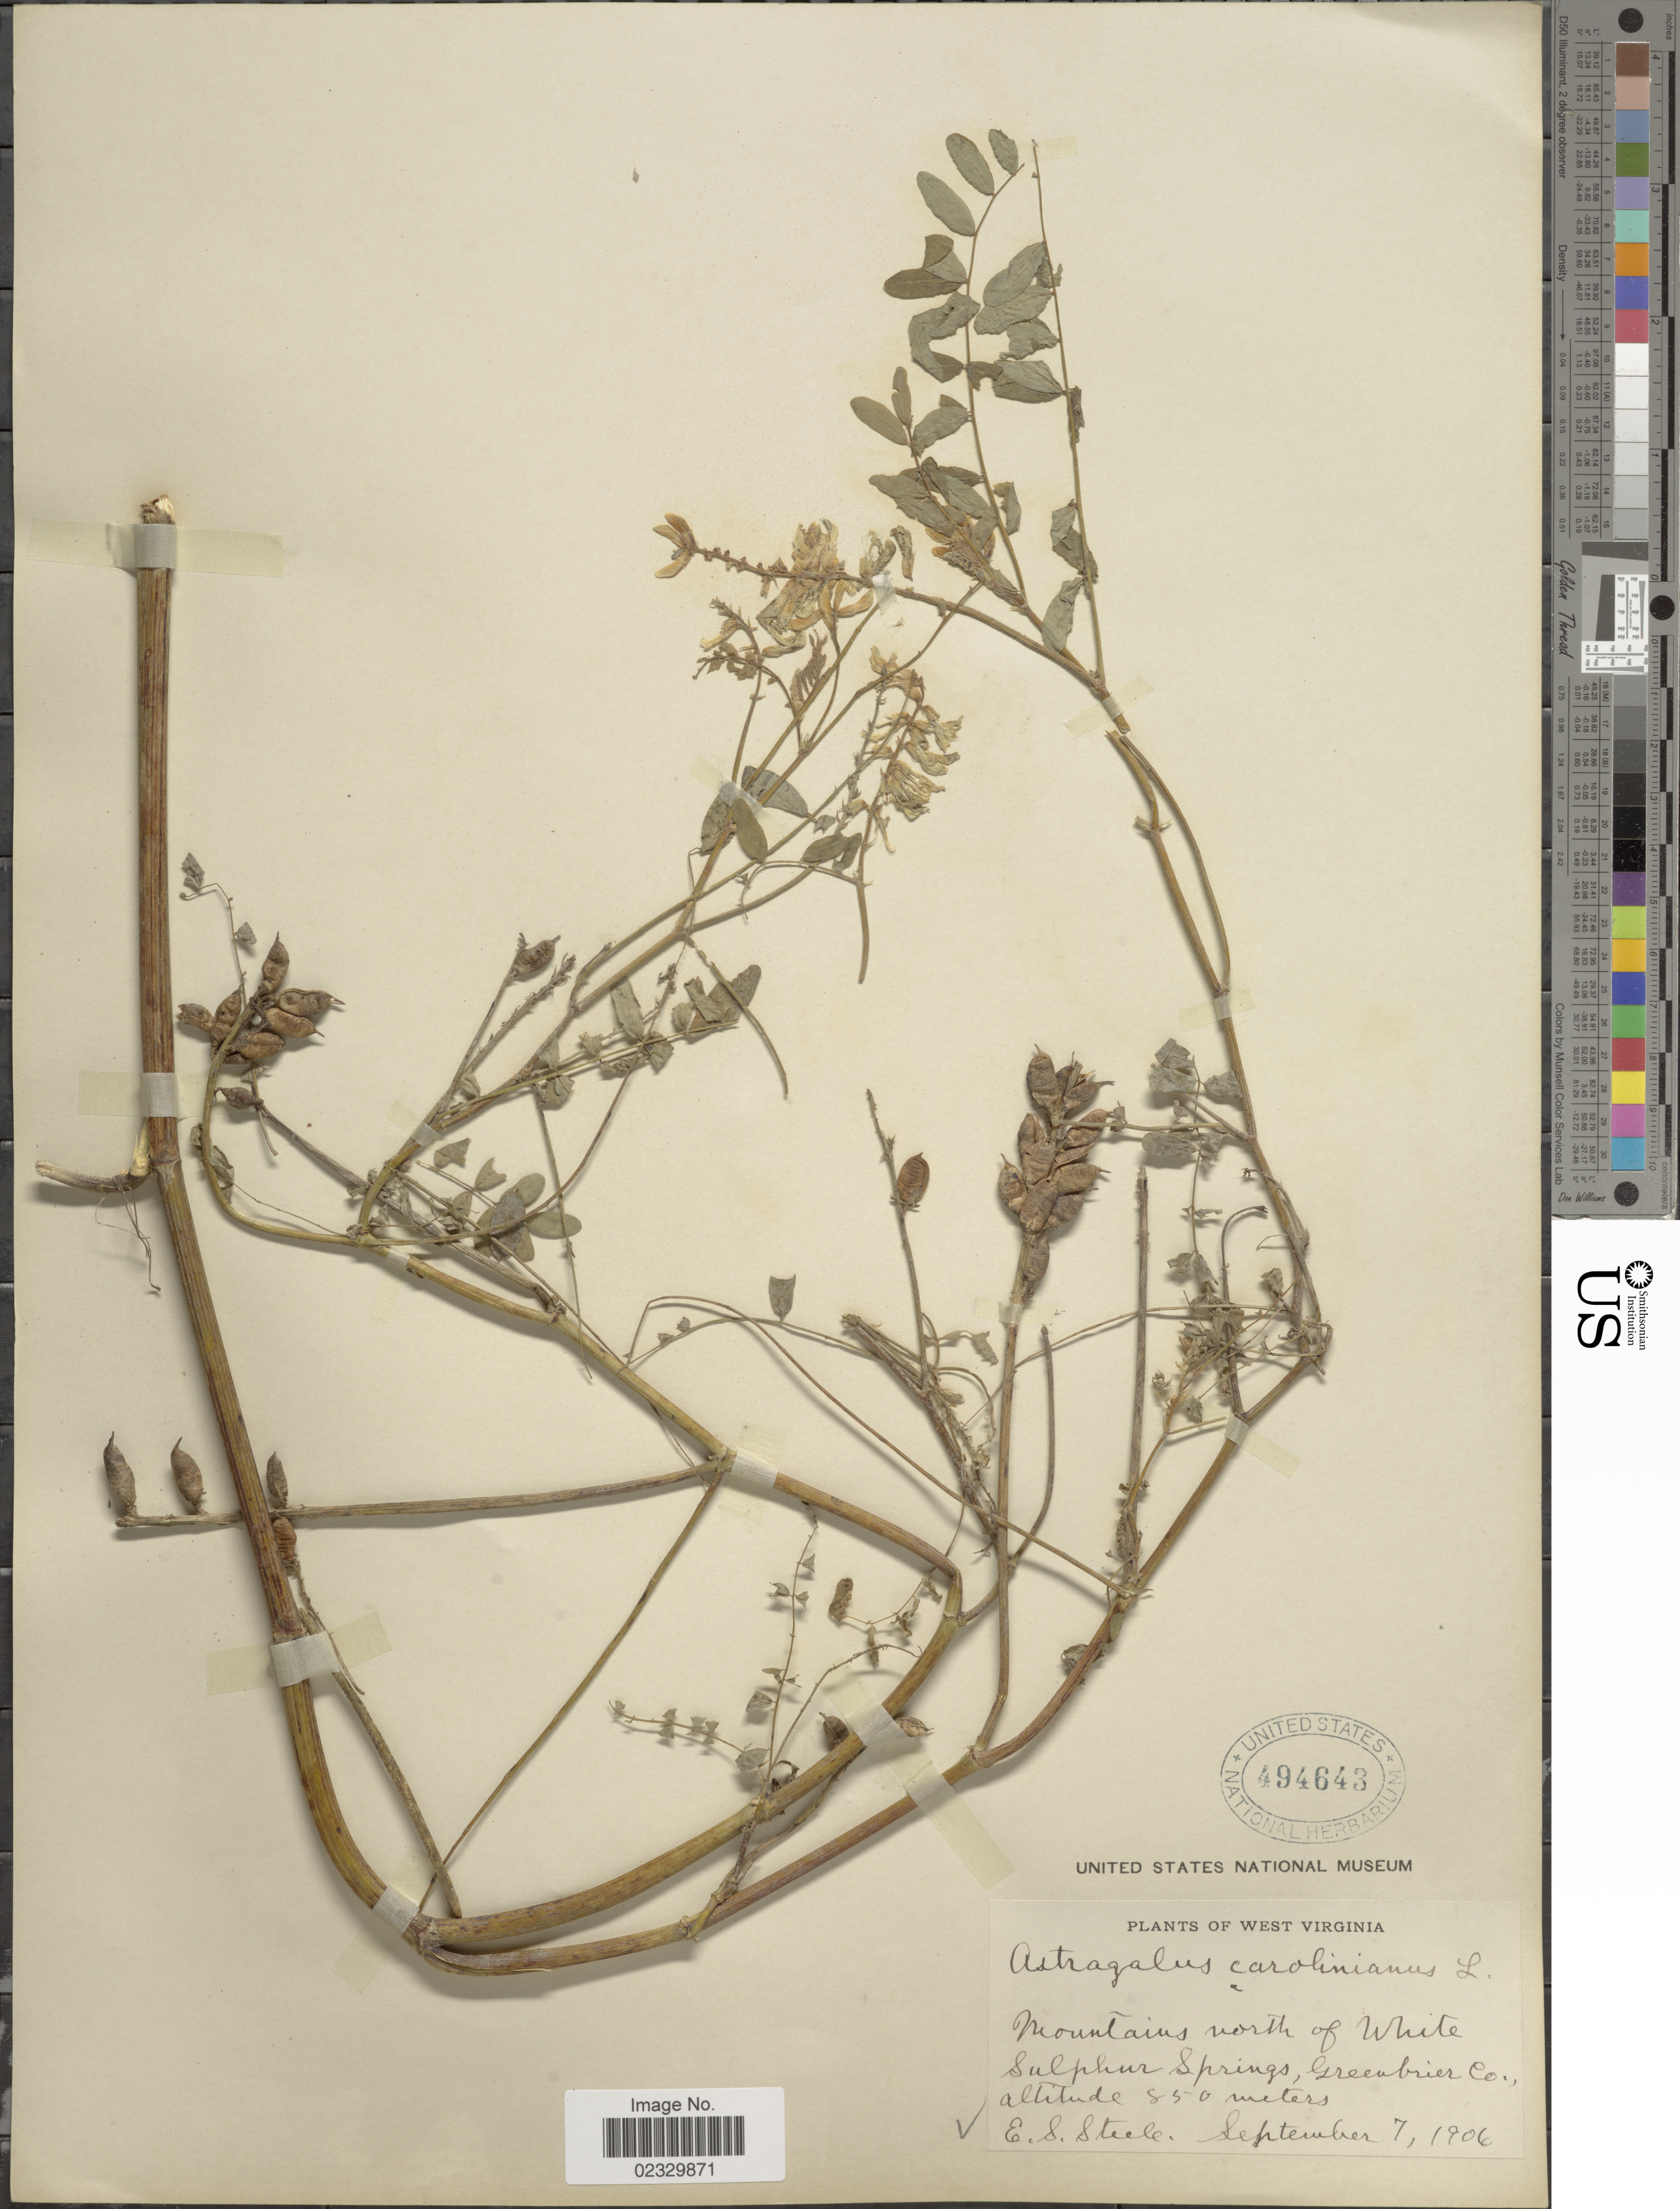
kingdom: Plantae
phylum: Tracheophyta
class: Magnoliopsida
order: Fabales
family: Fabaceae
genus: Astragalus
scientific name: Astragalus canadensis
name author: L.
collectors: E. Steele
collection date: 1906-09-07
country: United States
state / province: West Virginia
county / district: Greenbrier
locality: Mountains north of White Sulphur Springs, Greenbrier Co.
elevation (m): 550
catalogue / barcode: US 494643